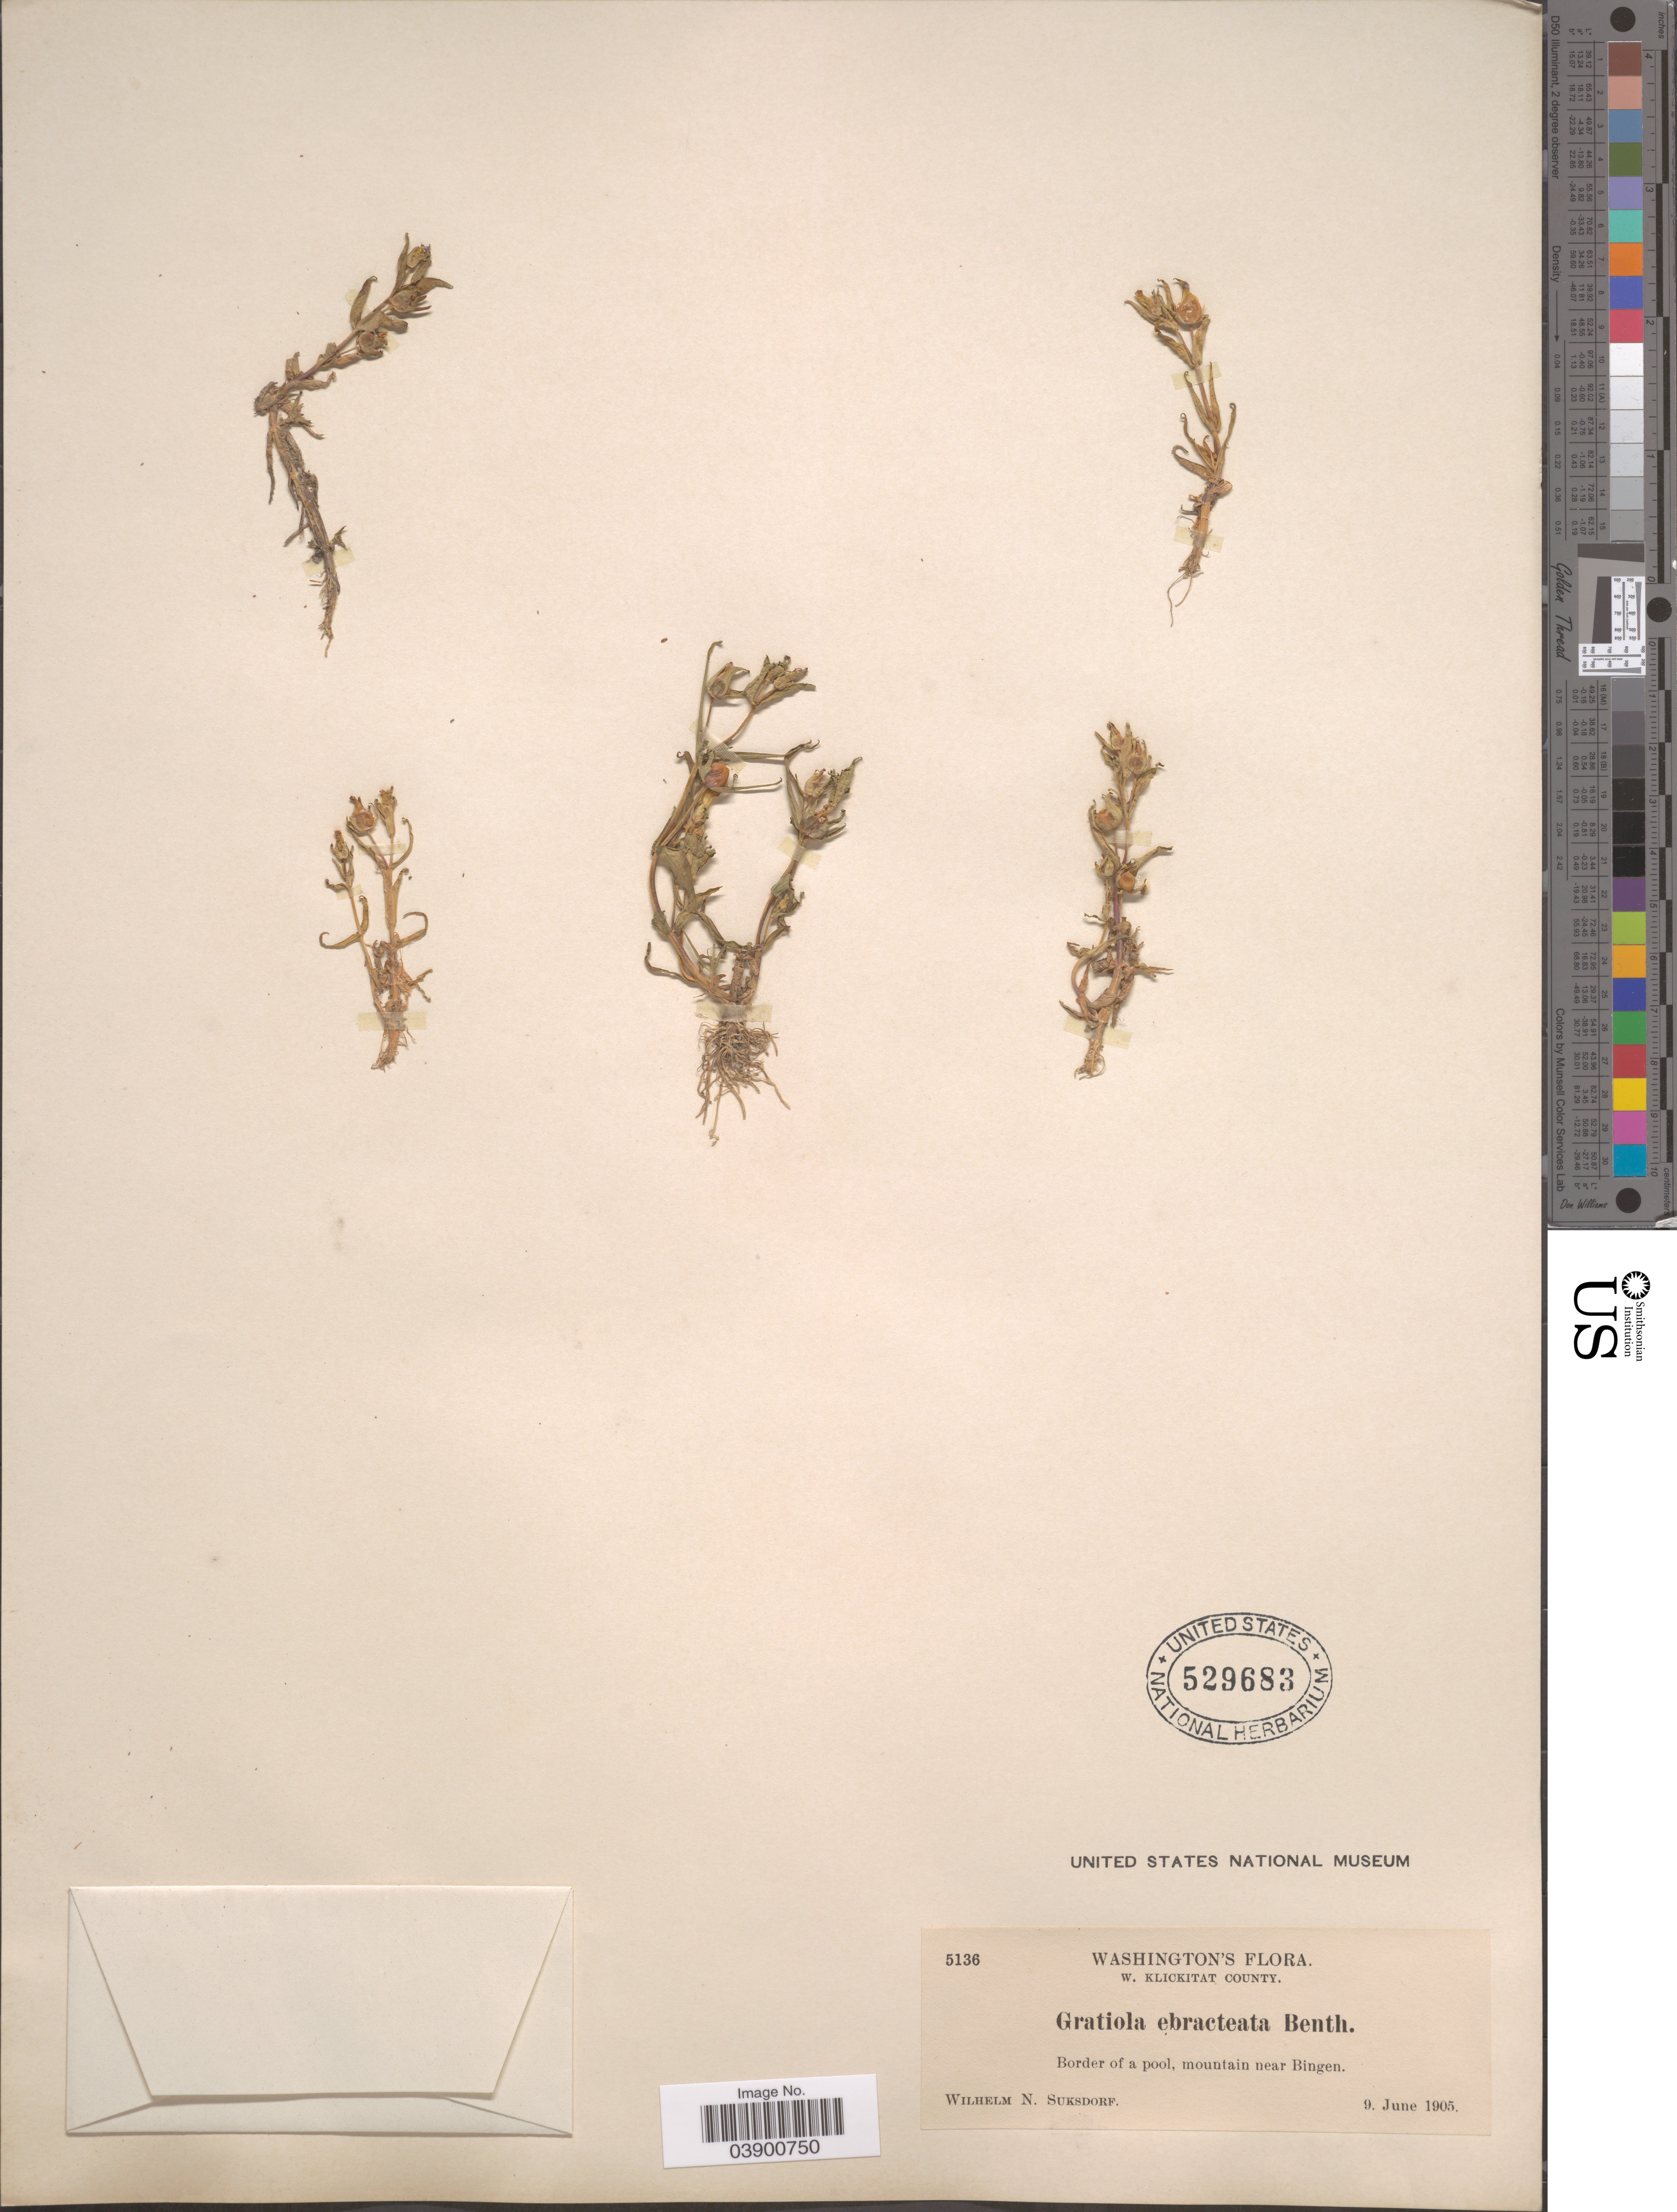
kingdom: Plantae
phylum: Tracheophyta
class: Magnoliopsida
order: Lamiales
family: Plantaginaceae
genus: Gratiola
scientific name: Gratiola ebracteata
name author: Benth.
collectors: W. N. Suksdorf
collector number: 5136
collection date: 1905-06-09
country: United States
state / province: Washington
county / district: Klickitat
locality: W. Klickitat County. Border of a pool, mountain near Bingen.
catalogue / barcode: US 529683